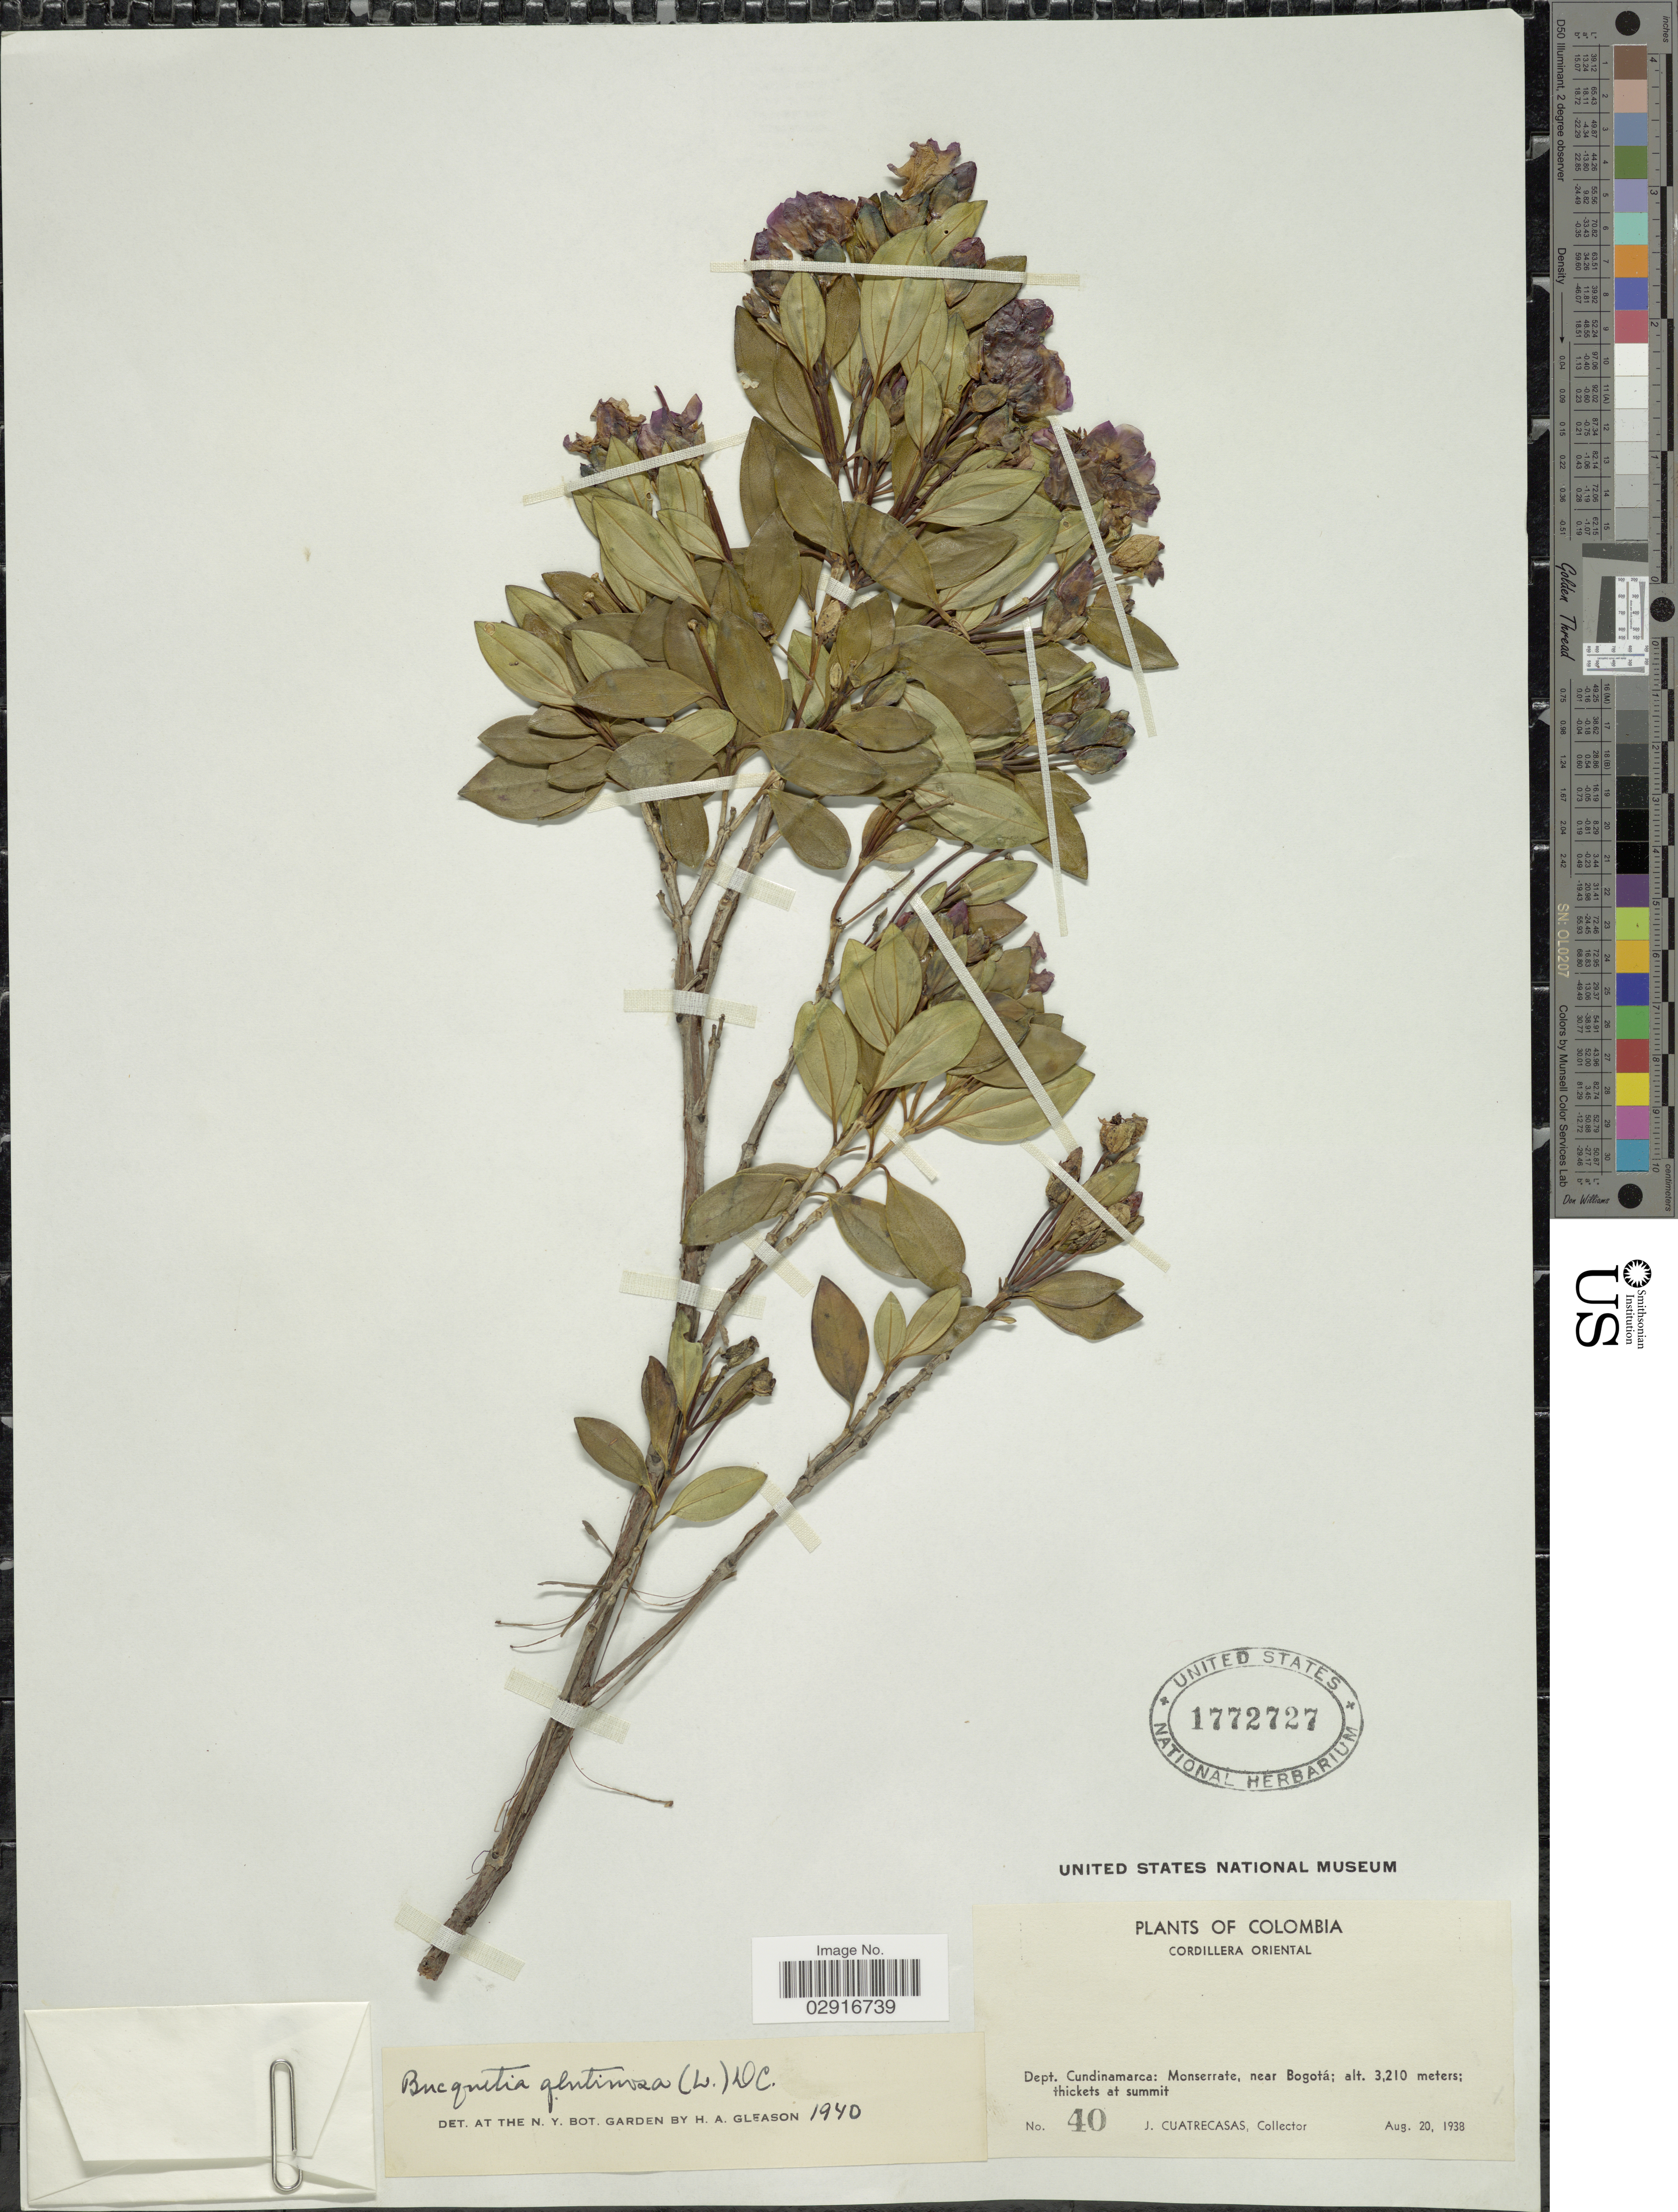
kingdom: Plantae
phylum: Tracheophyta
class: Magnoliopsida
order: Myrtales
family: Melastomataceae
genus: Bucquetia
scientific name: Bucquetia glutinosa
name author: DC.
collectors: J. Cuatrecasas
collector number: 40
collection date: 1938-08-20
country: Colombia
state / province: Cundinamarca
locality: Cordillera Oriental. Dept.Cundinamarca: Monserrate, near Bogotá.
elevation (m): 3210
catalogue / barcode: US 1772727